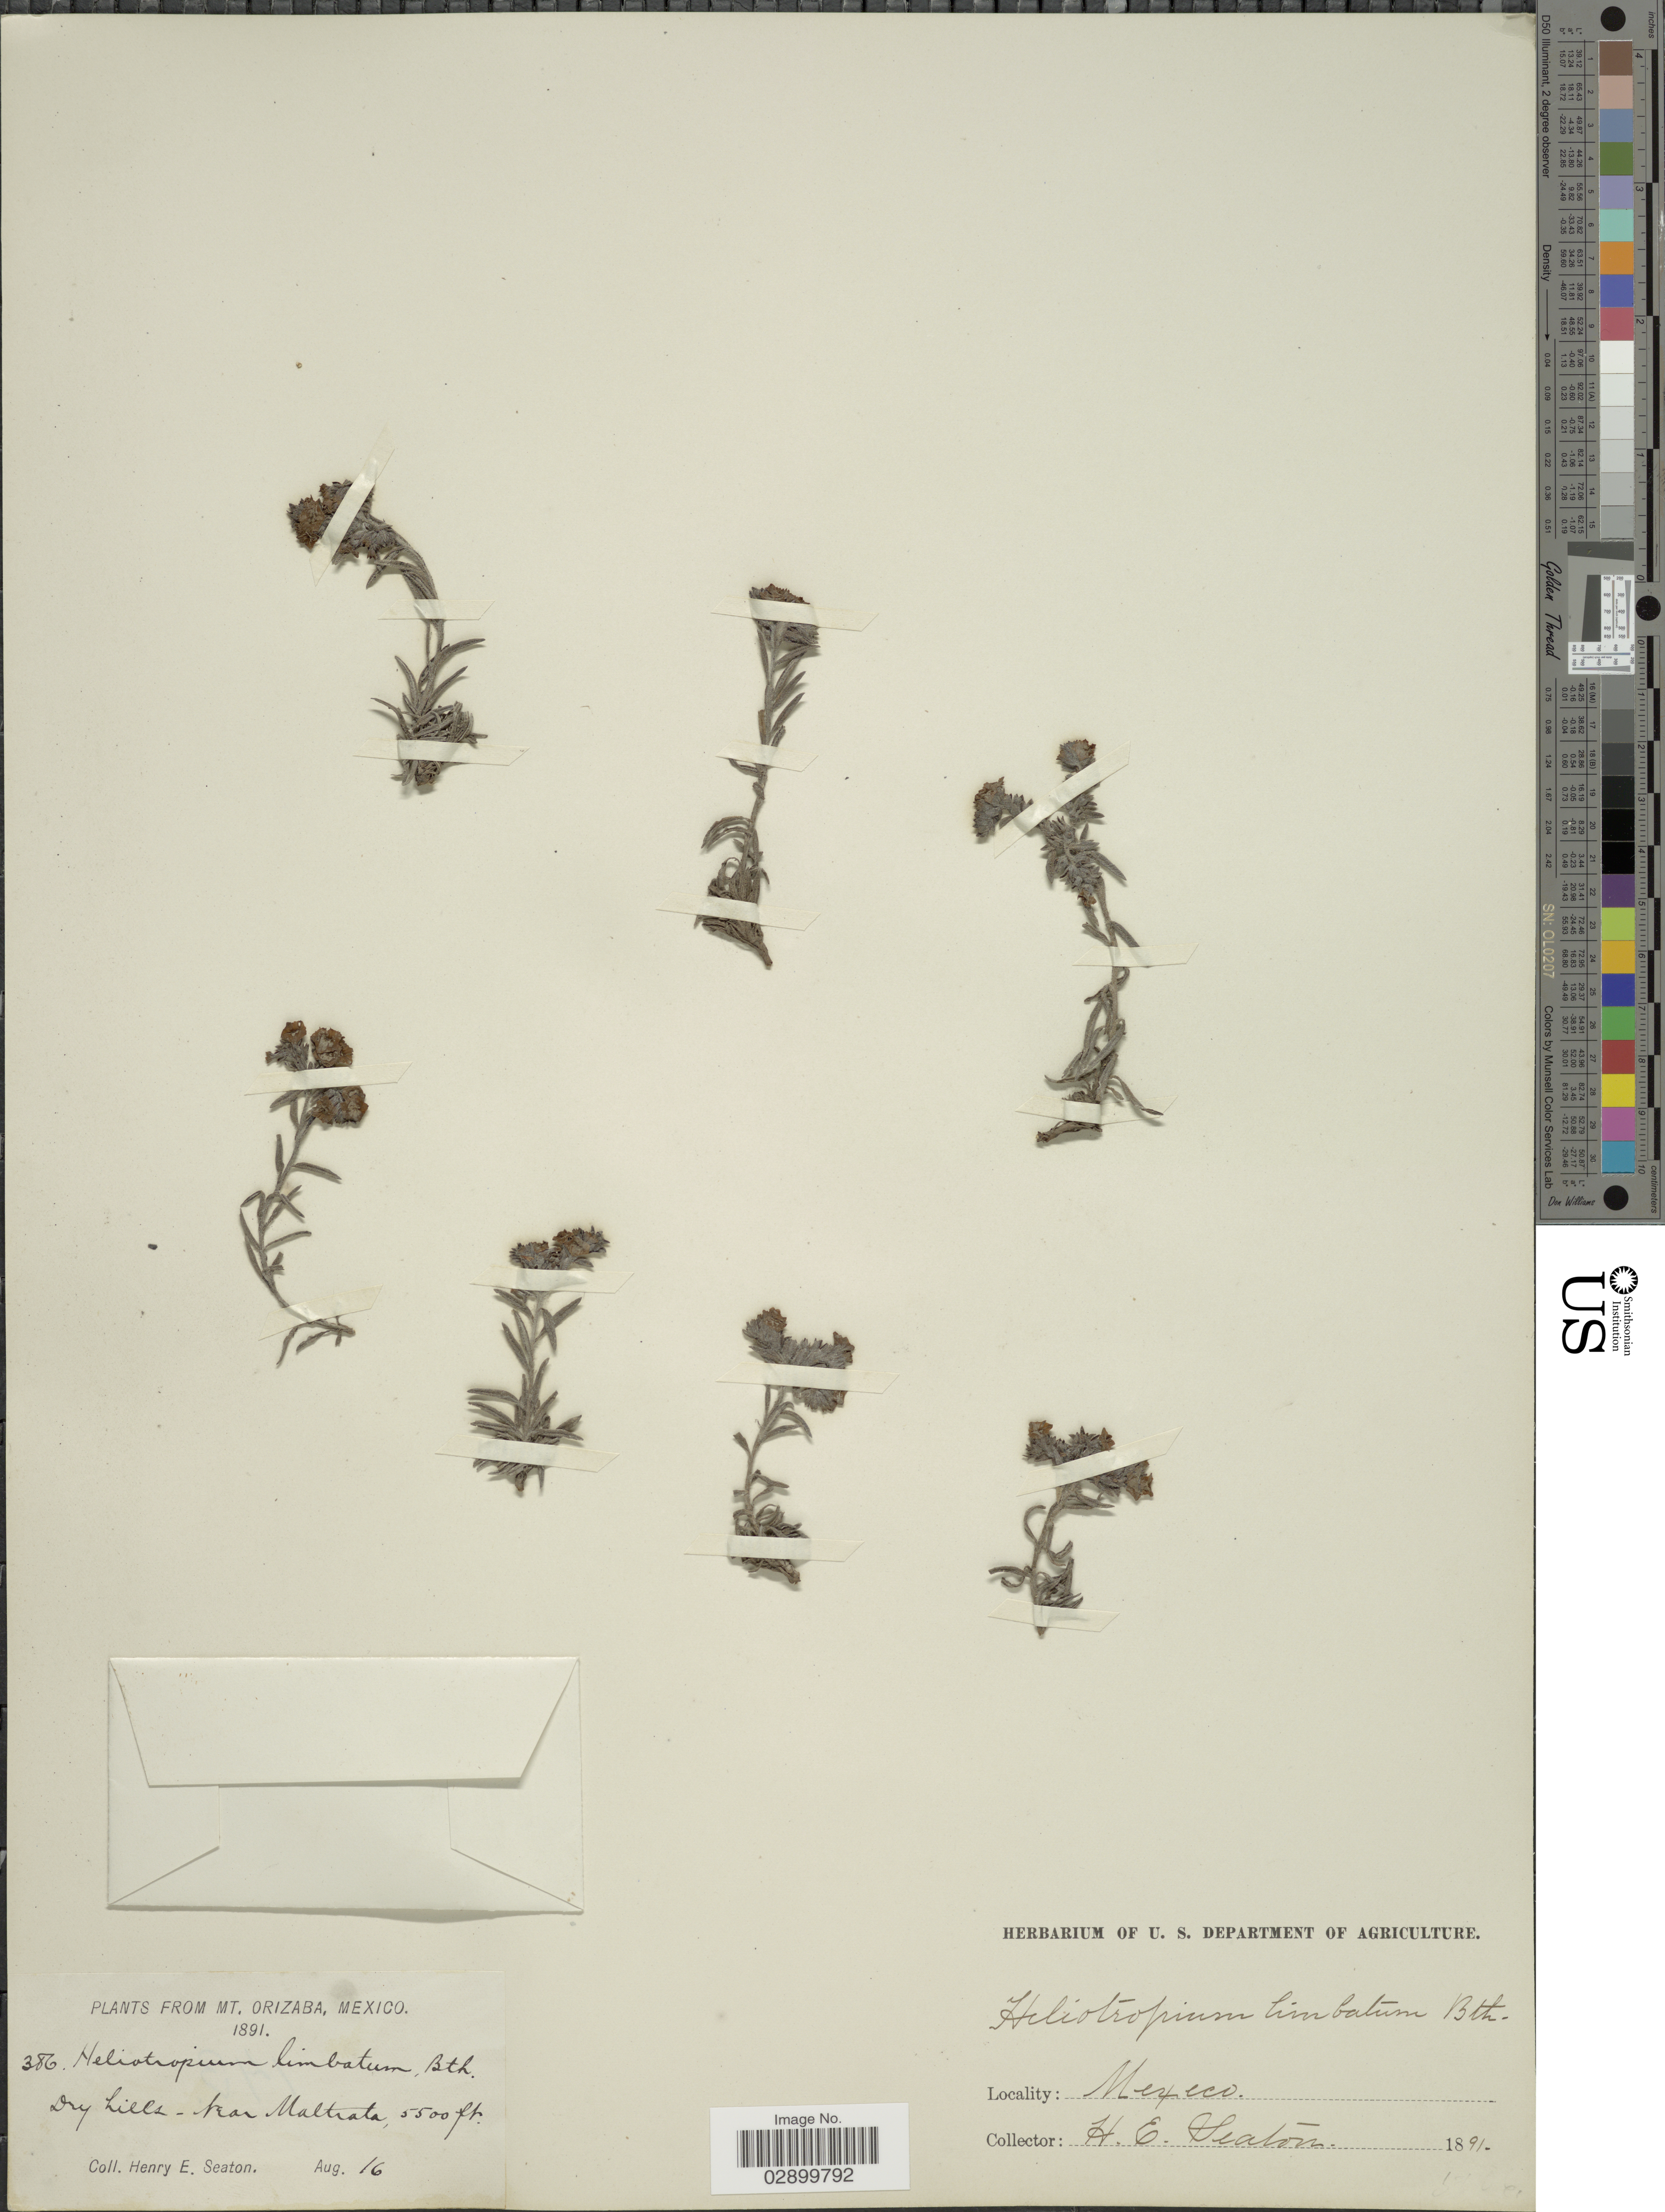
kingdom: Plantae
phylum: Tracheophyta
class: Magnoliopsida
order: Boraginales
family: Heliotropiaceae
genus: Heliotropium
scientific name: Heliotropium limbatum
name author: Benth.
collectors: H. E. Seaton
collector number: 386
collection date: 1891-08-16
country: Mexico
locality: Mt. Orizaba. Near Maltrata.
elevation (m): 1676